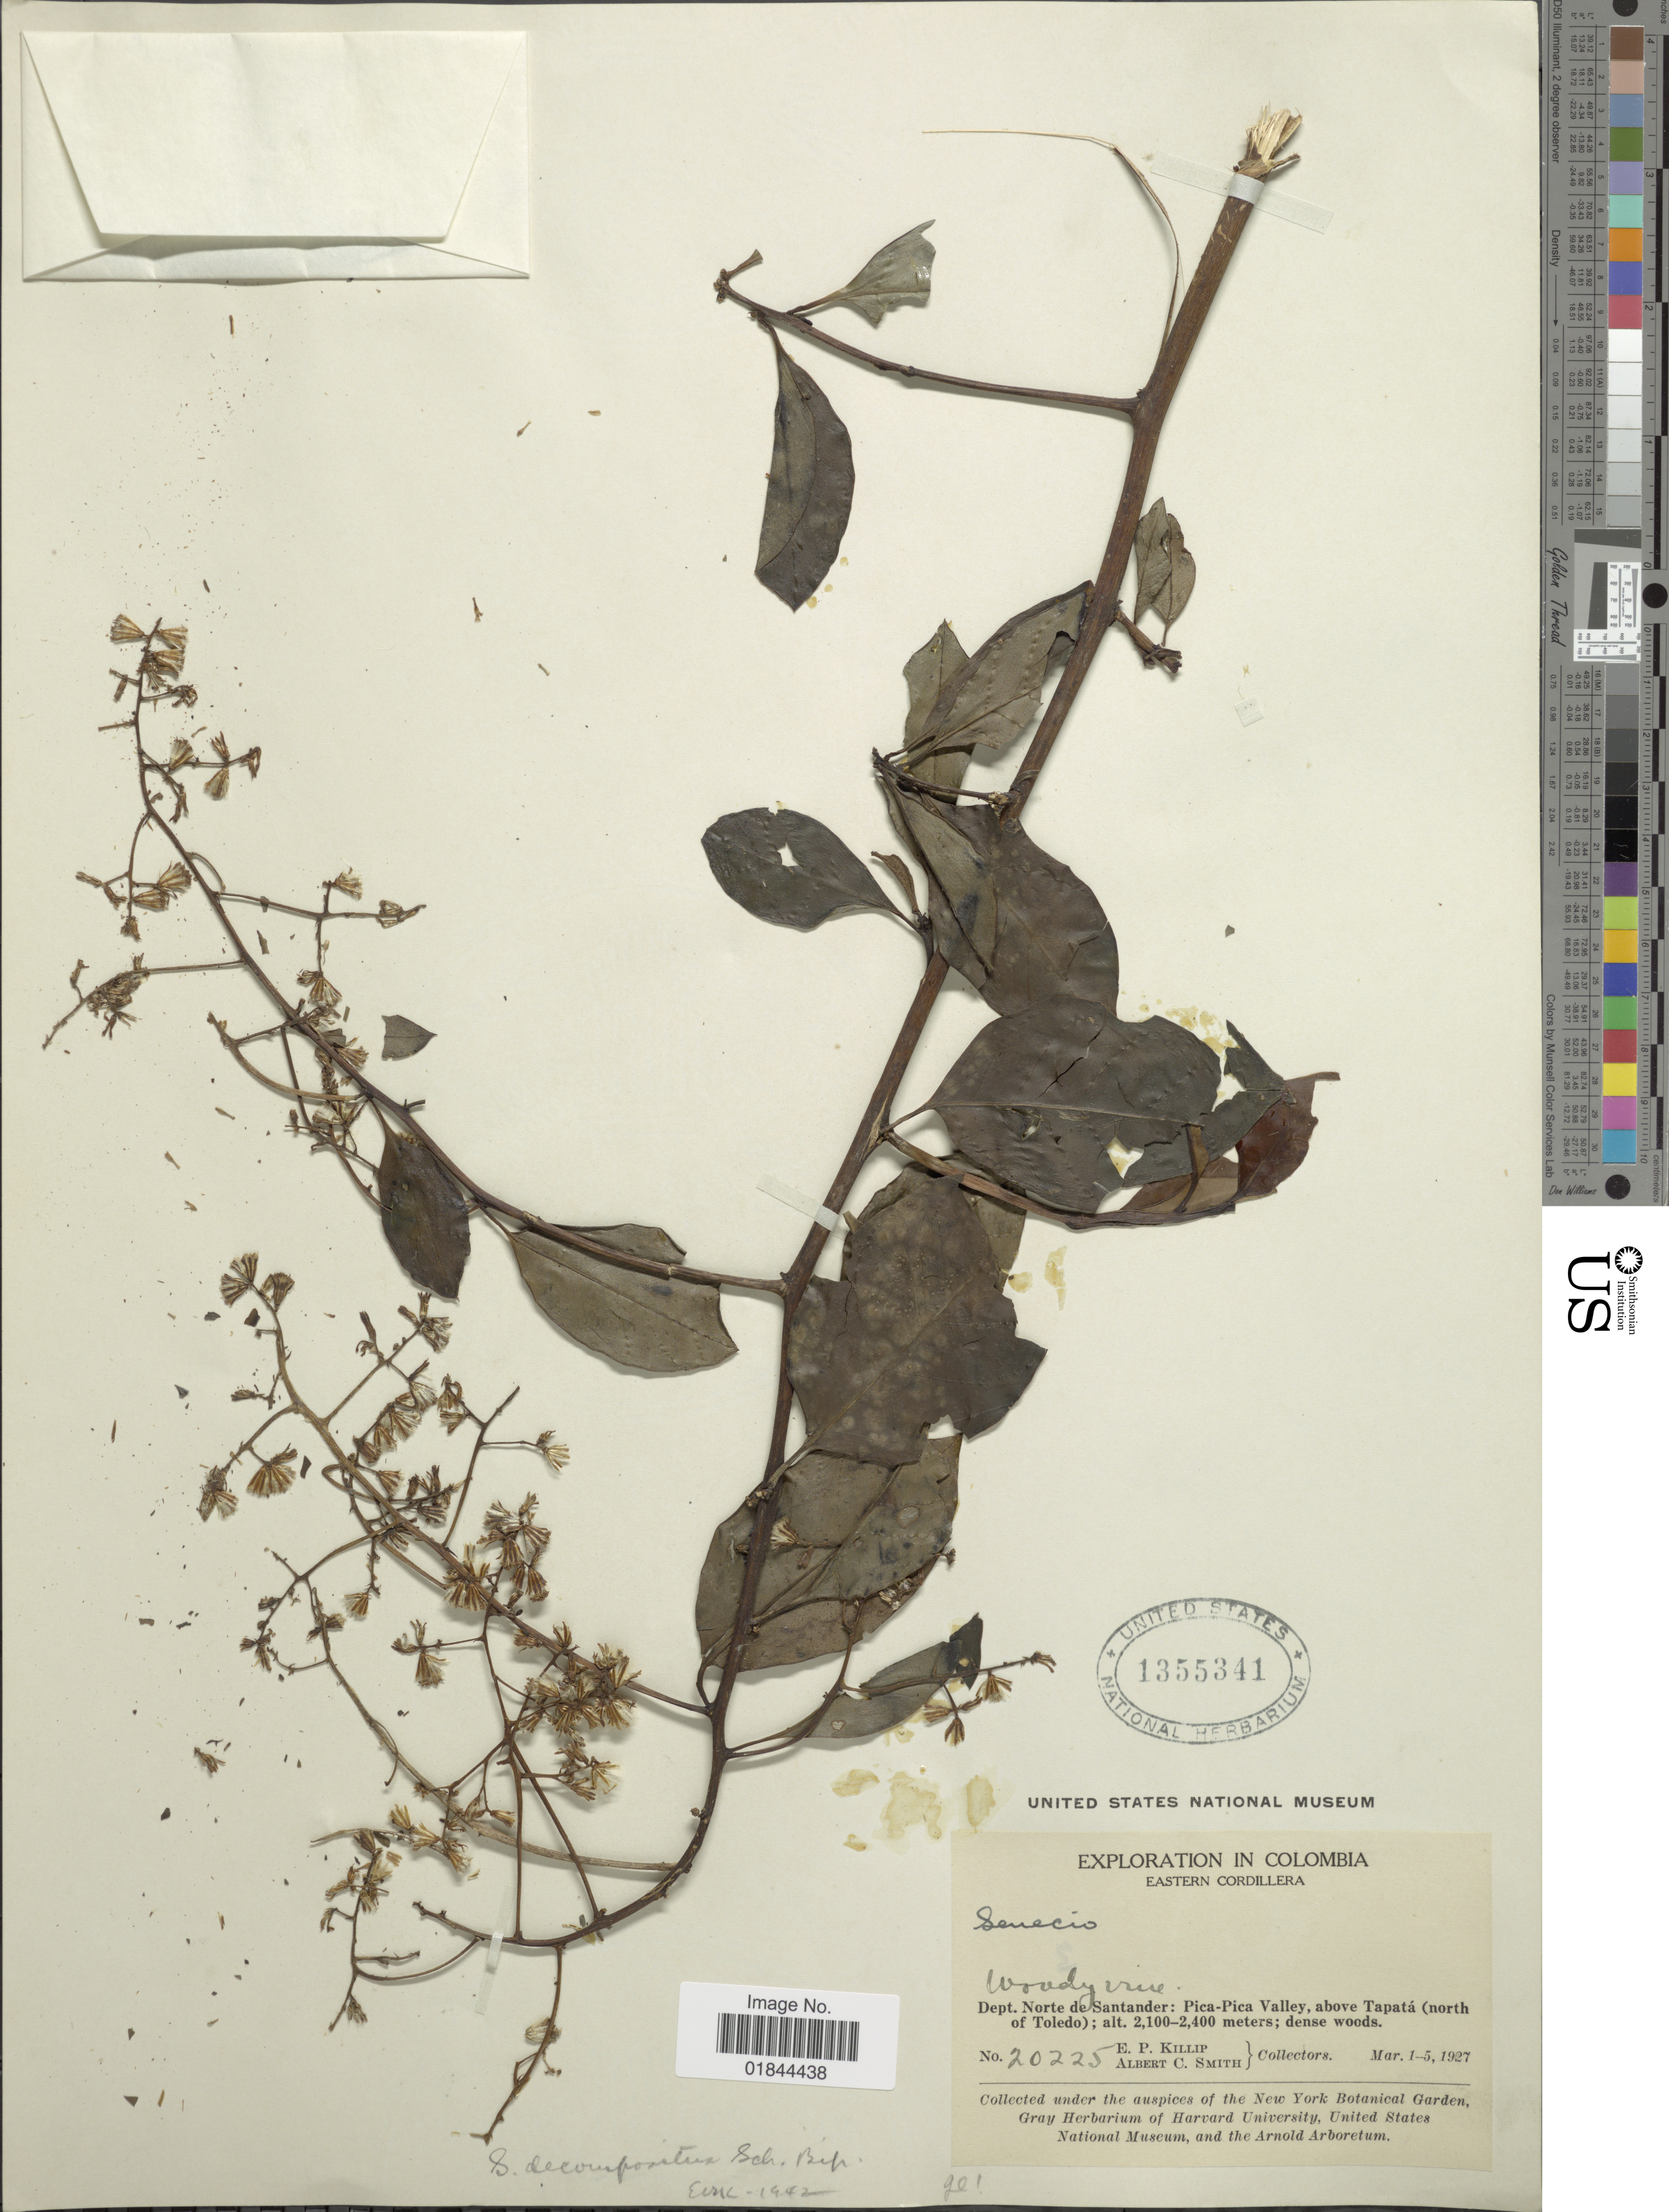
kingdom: Plantae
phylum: Tracheophyta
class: Magnoliopsida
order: Asterales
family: Asteraceae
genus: Pentacalia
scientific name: Pentacalia decomposita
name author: (Sch. Bip. ex Hieron.) Cuatrec.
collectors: E. P. Killip & A. C. Smith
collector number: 20225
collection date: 1927-03-01/1927-03-05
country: Colombia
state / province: Norte de Santander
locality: Eastern Cordillera, Dept. Norte de Santander: Pica-Pica Valley, above Tapatá (north of Toledo); dense woods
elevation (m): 2100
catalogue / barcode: US 1355341